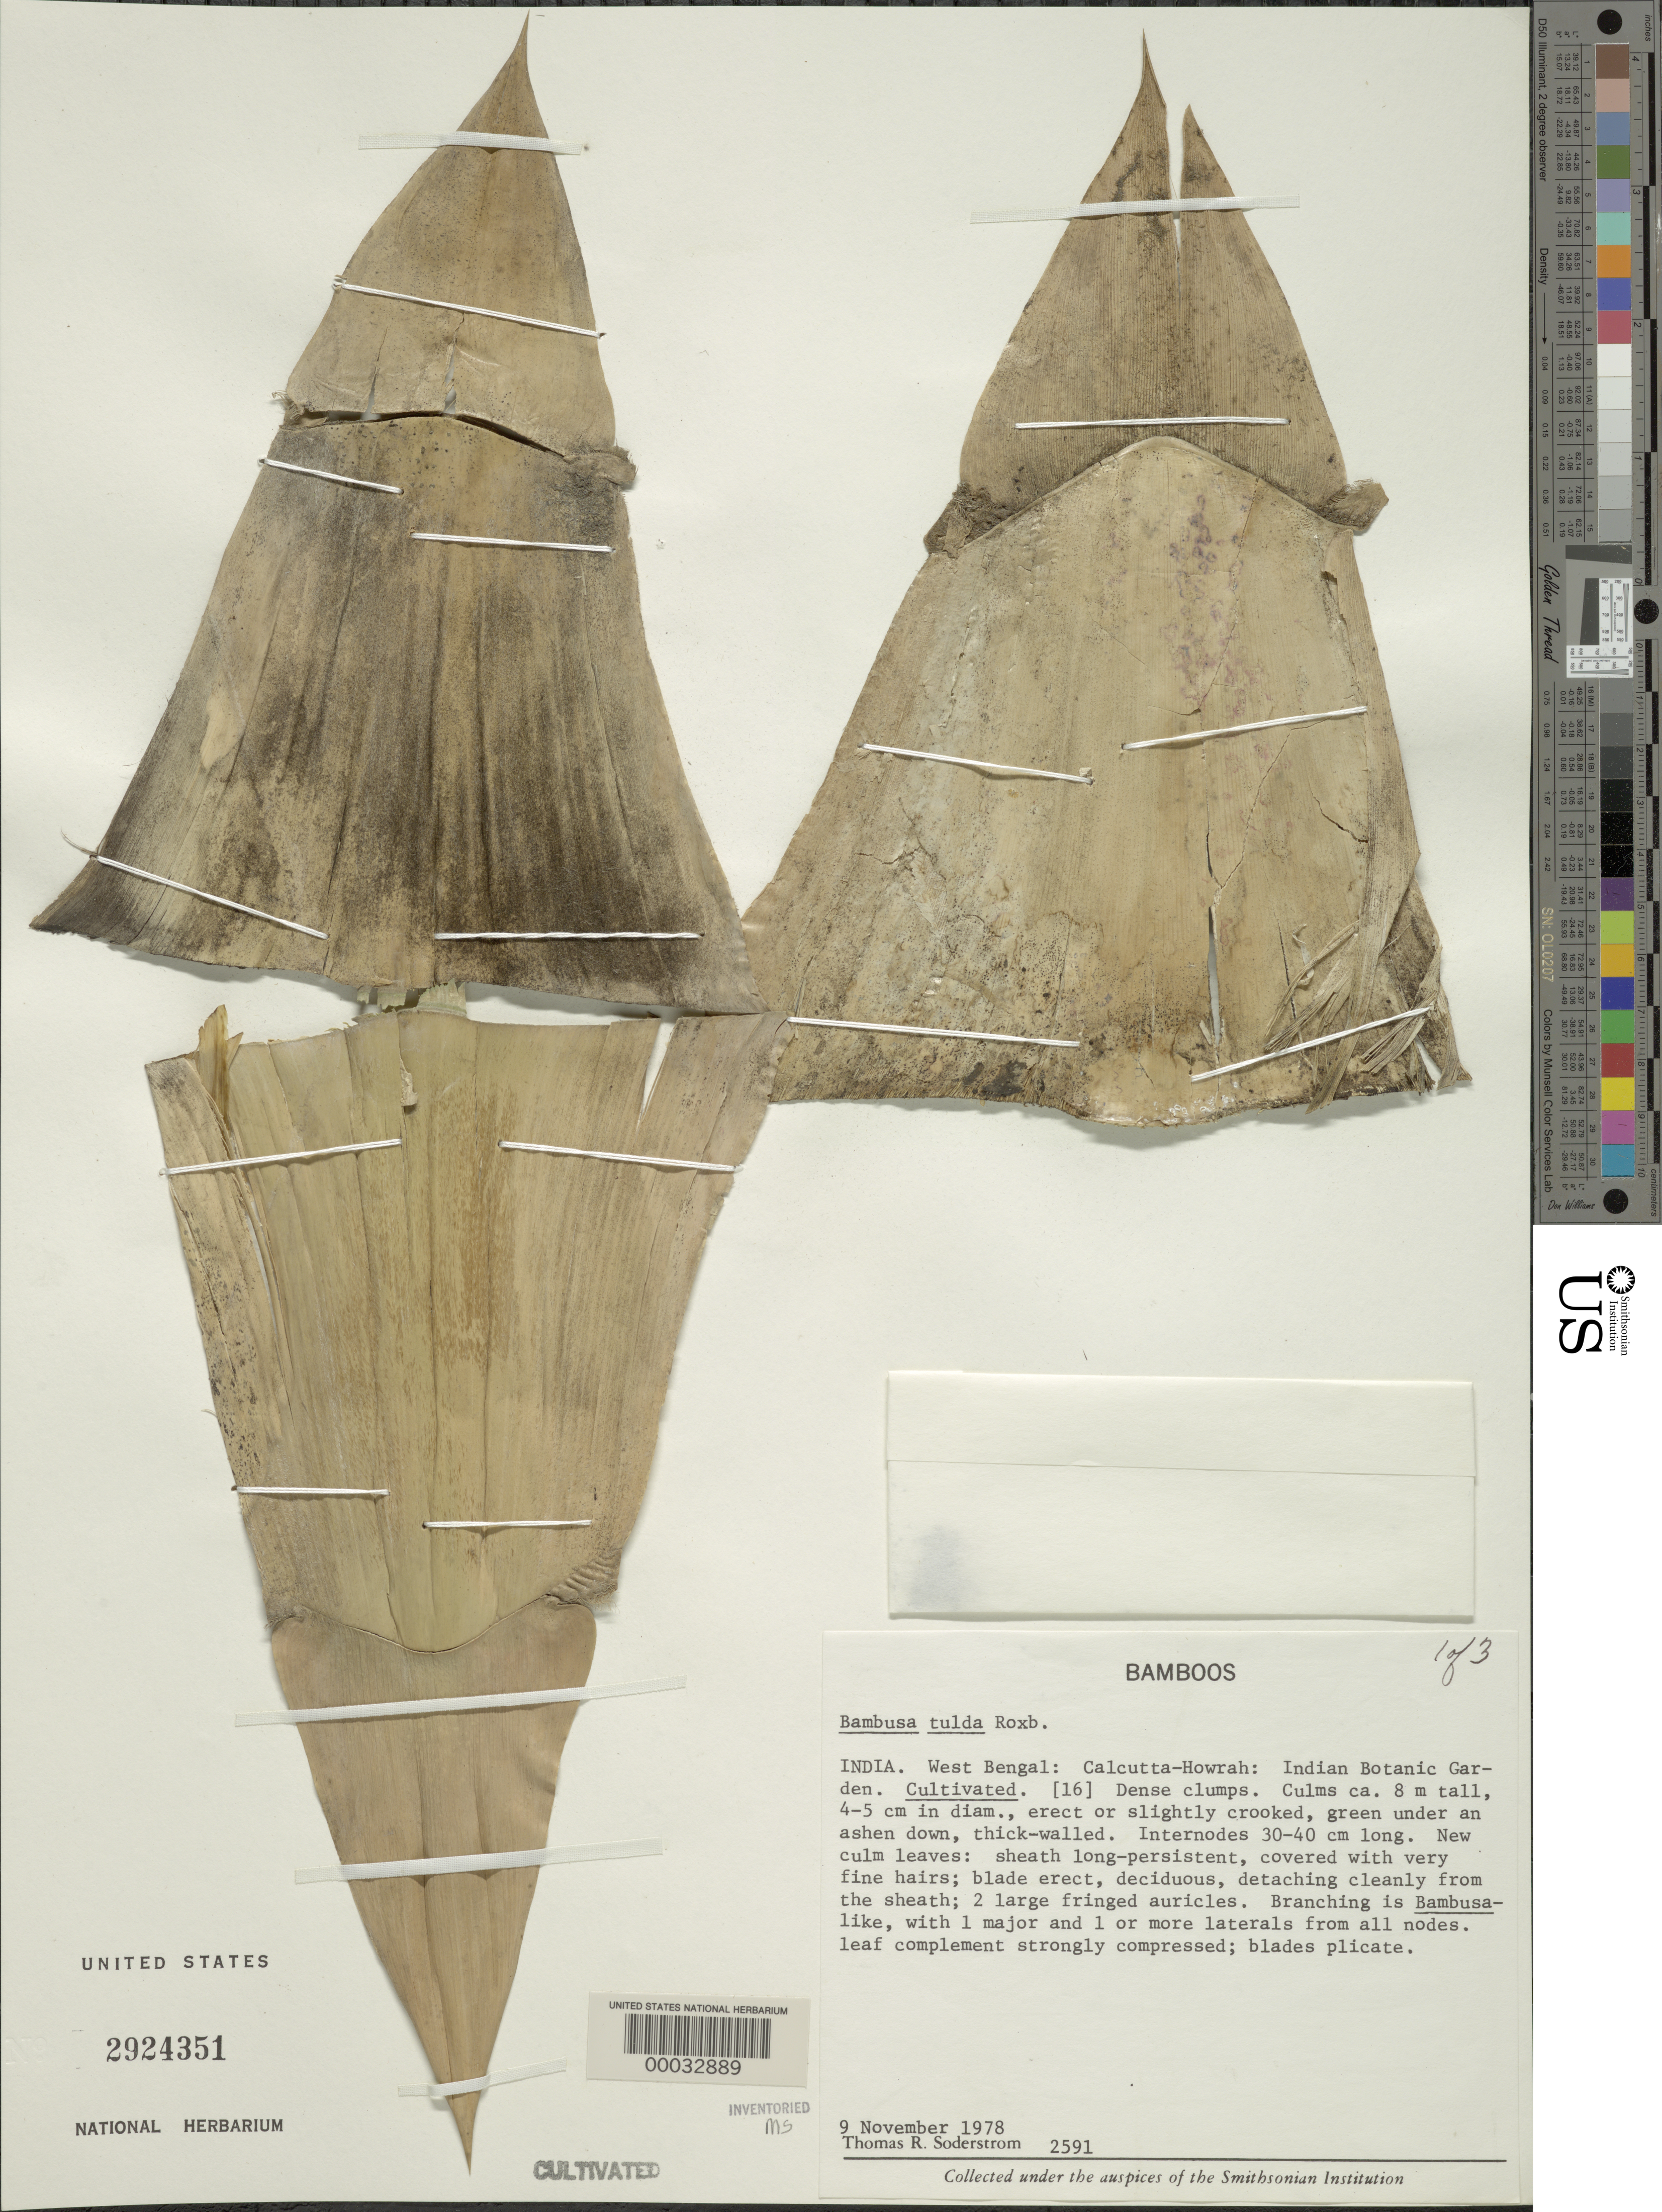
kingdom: Plantae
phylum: Tracheophyta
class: Liliopsida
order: Poales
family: Poaceae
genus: Bambusa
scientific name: Bambusa tulda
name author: Roxb.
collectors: T. R. Soderstrom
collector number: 2591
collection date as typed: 09 Nov 1978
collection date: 1978-11-09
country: India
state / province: West Bengal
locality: Indian botanical garden-calcutta, howrah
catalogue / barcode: US 2924351